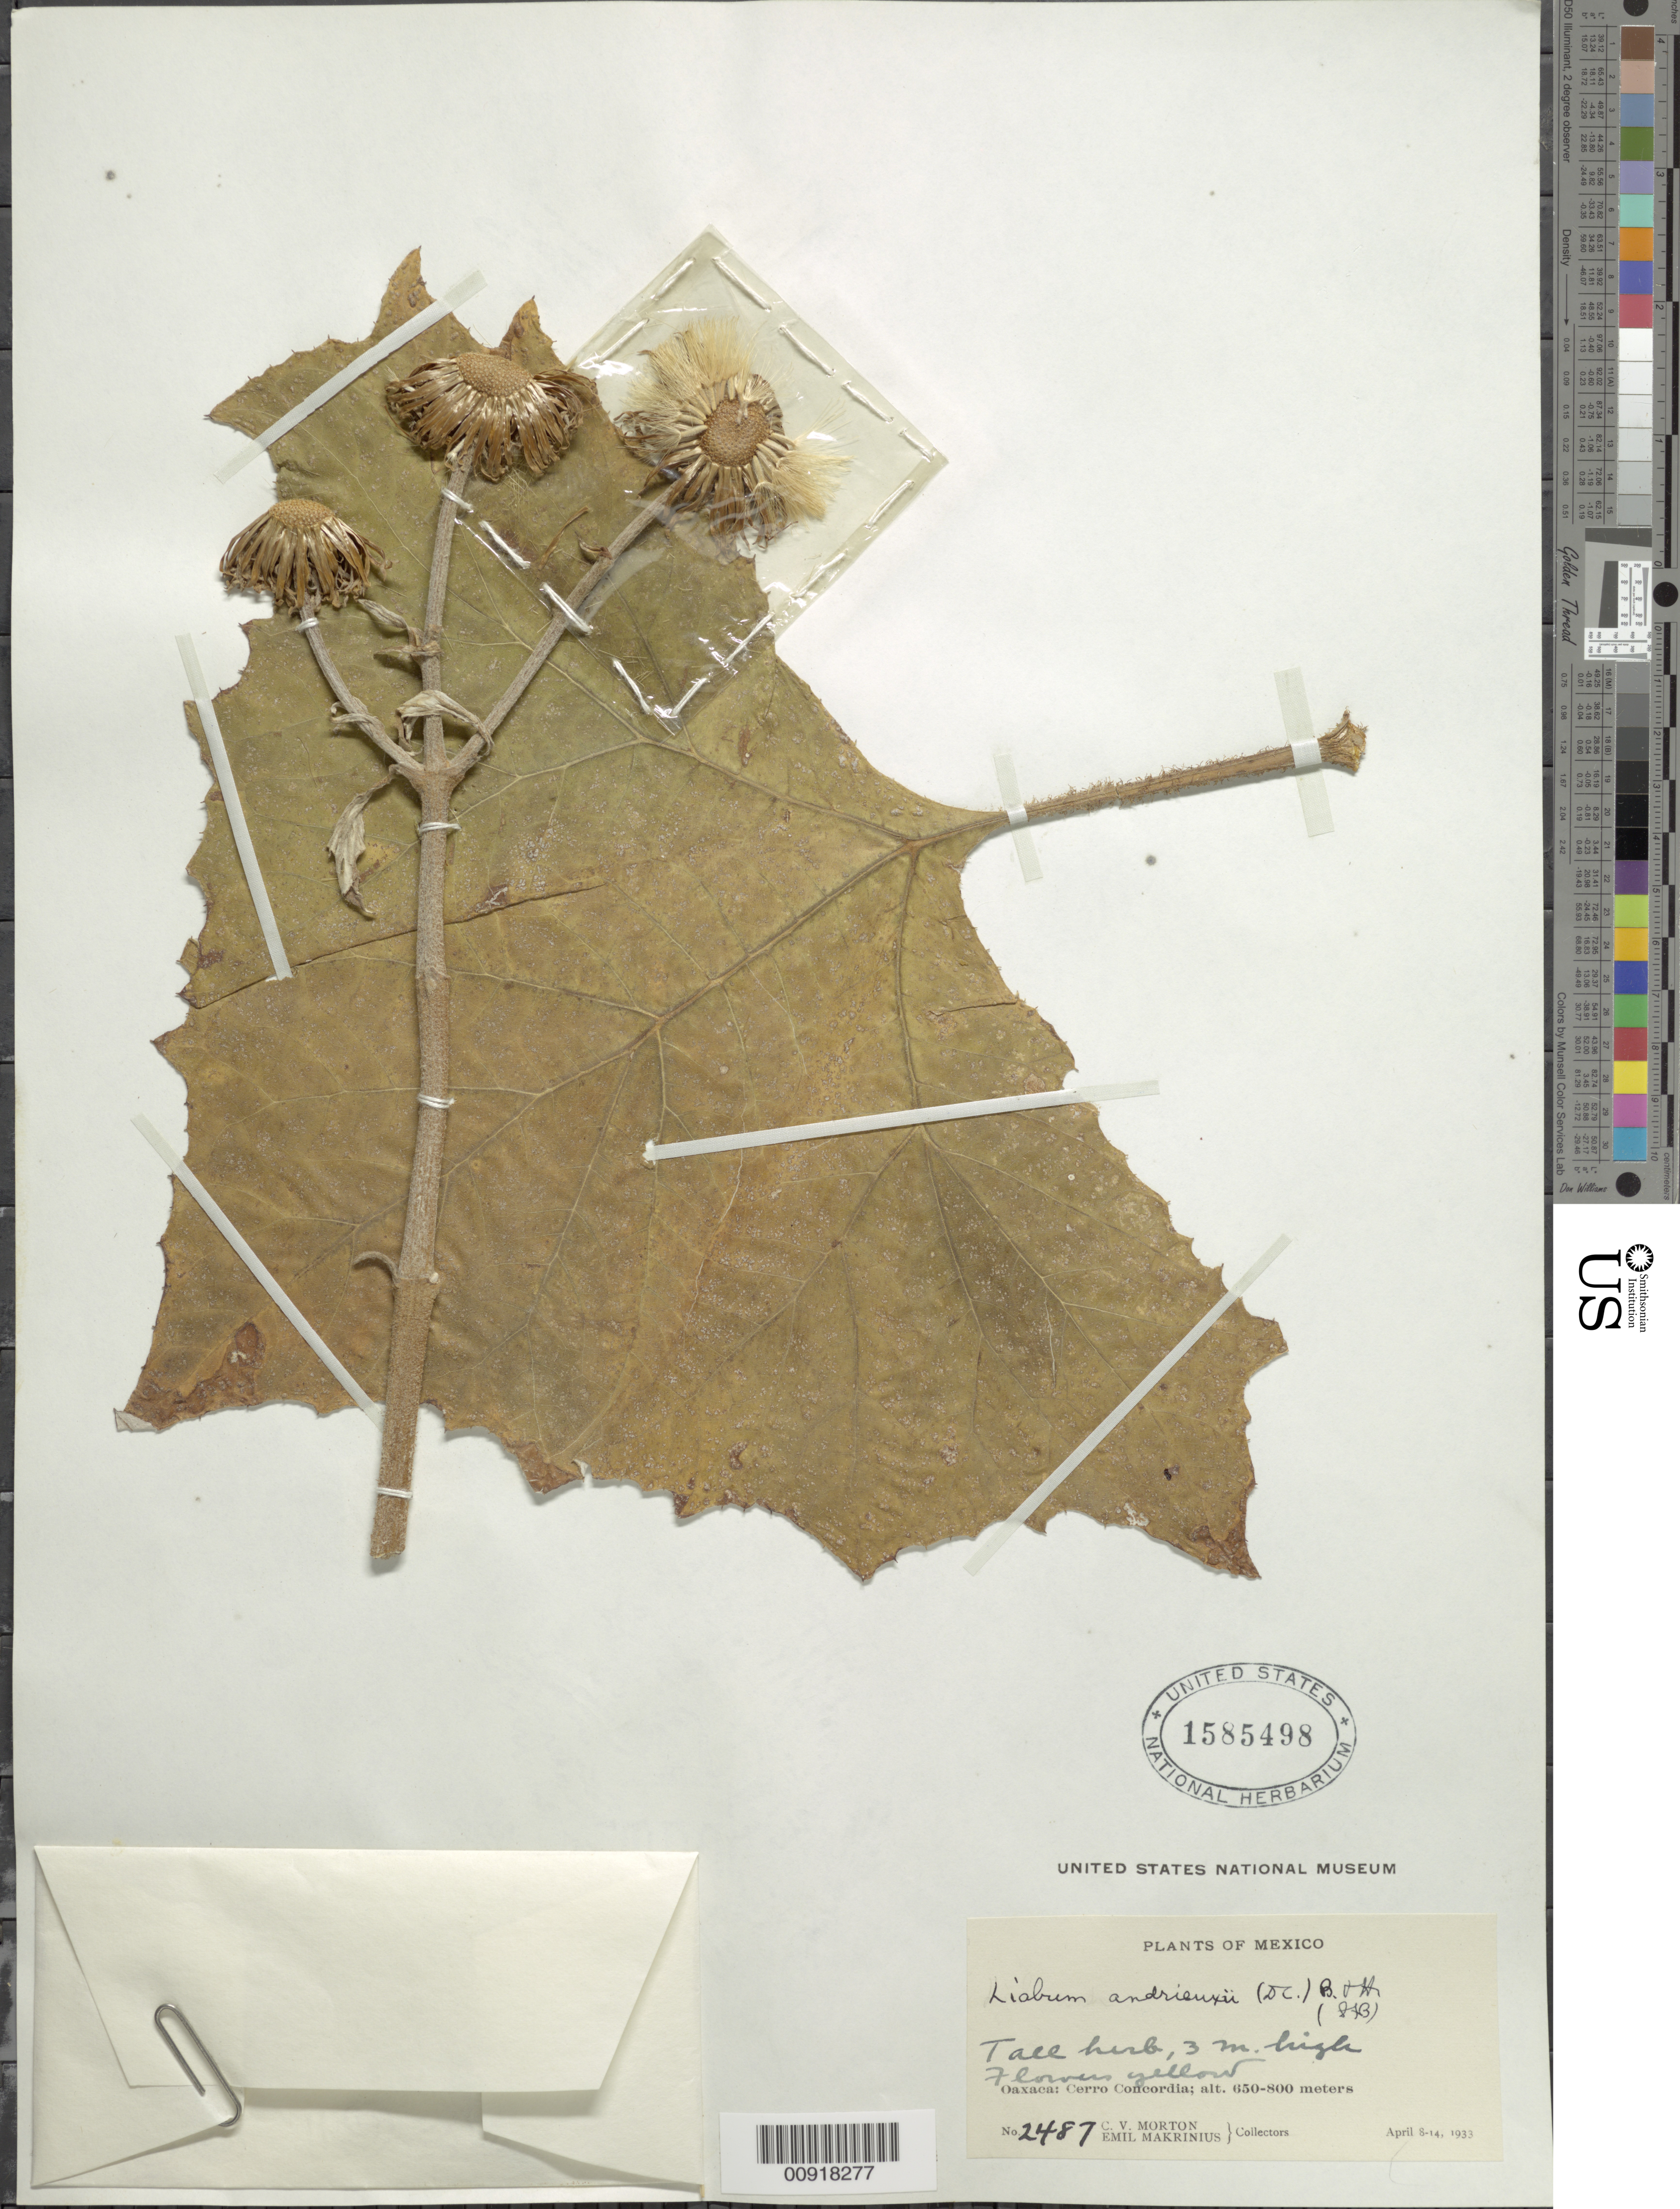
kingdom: Plantae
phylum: Tracheophyta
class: Magnoliopsida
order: Asterales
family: Asteraceae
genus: Sinclairia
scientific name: Sinclairia andrieuxii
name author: (DC.) H. Rob. & Brettell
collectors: C. V. Morton & E. Makrinius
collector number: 2487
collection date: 1933-04-08/1933-04-14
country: Mexico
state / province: Oaxaca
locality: Oaxaca: Cerro Concordia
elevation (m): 650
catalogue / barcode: US 1585498